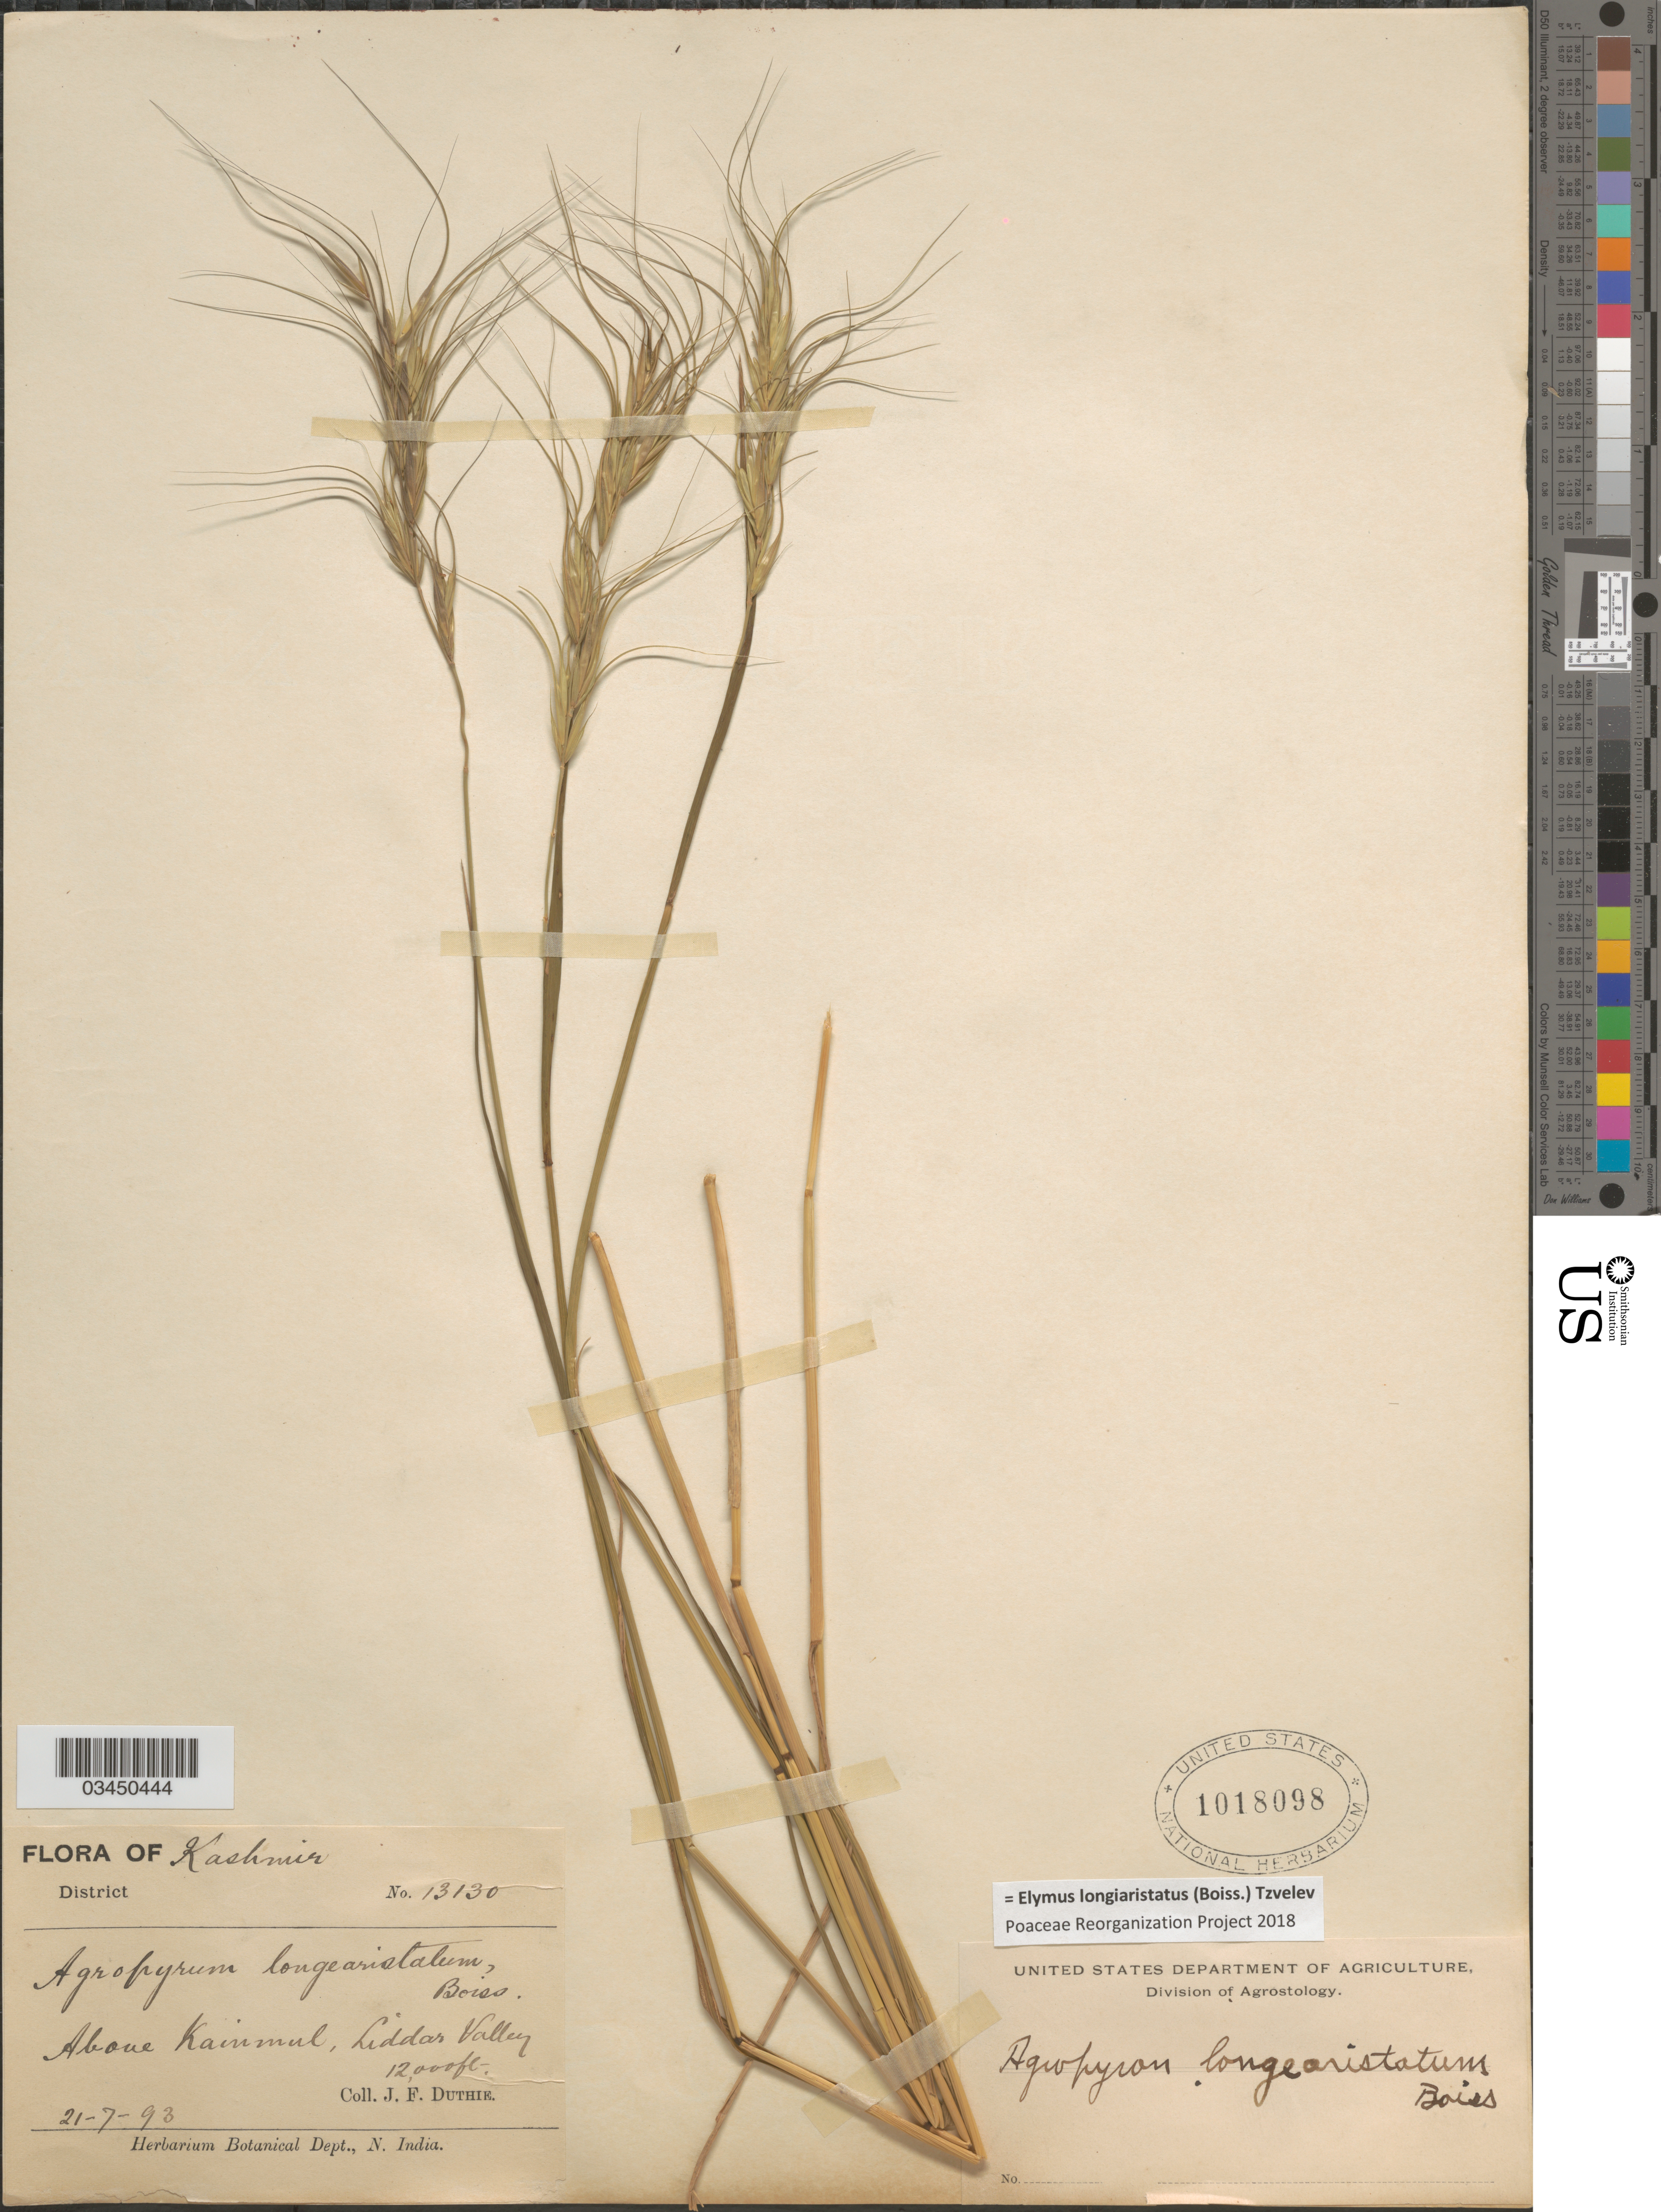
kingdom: Plantae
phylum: Tracheophyta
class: Liliopsida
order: Poales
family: Poaceae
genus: Elymus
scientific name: Elymus longiaristatus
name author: (Boiss.) Tzvelev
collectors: J. F. Duthie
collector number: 13130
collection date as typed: Transcribed d/m/y: 21/7/93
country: India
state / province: Jammu and Kashmir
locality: Kashmir. Above Kainmul, Liddar Valley.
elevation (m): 3658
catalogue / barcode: US 1018098